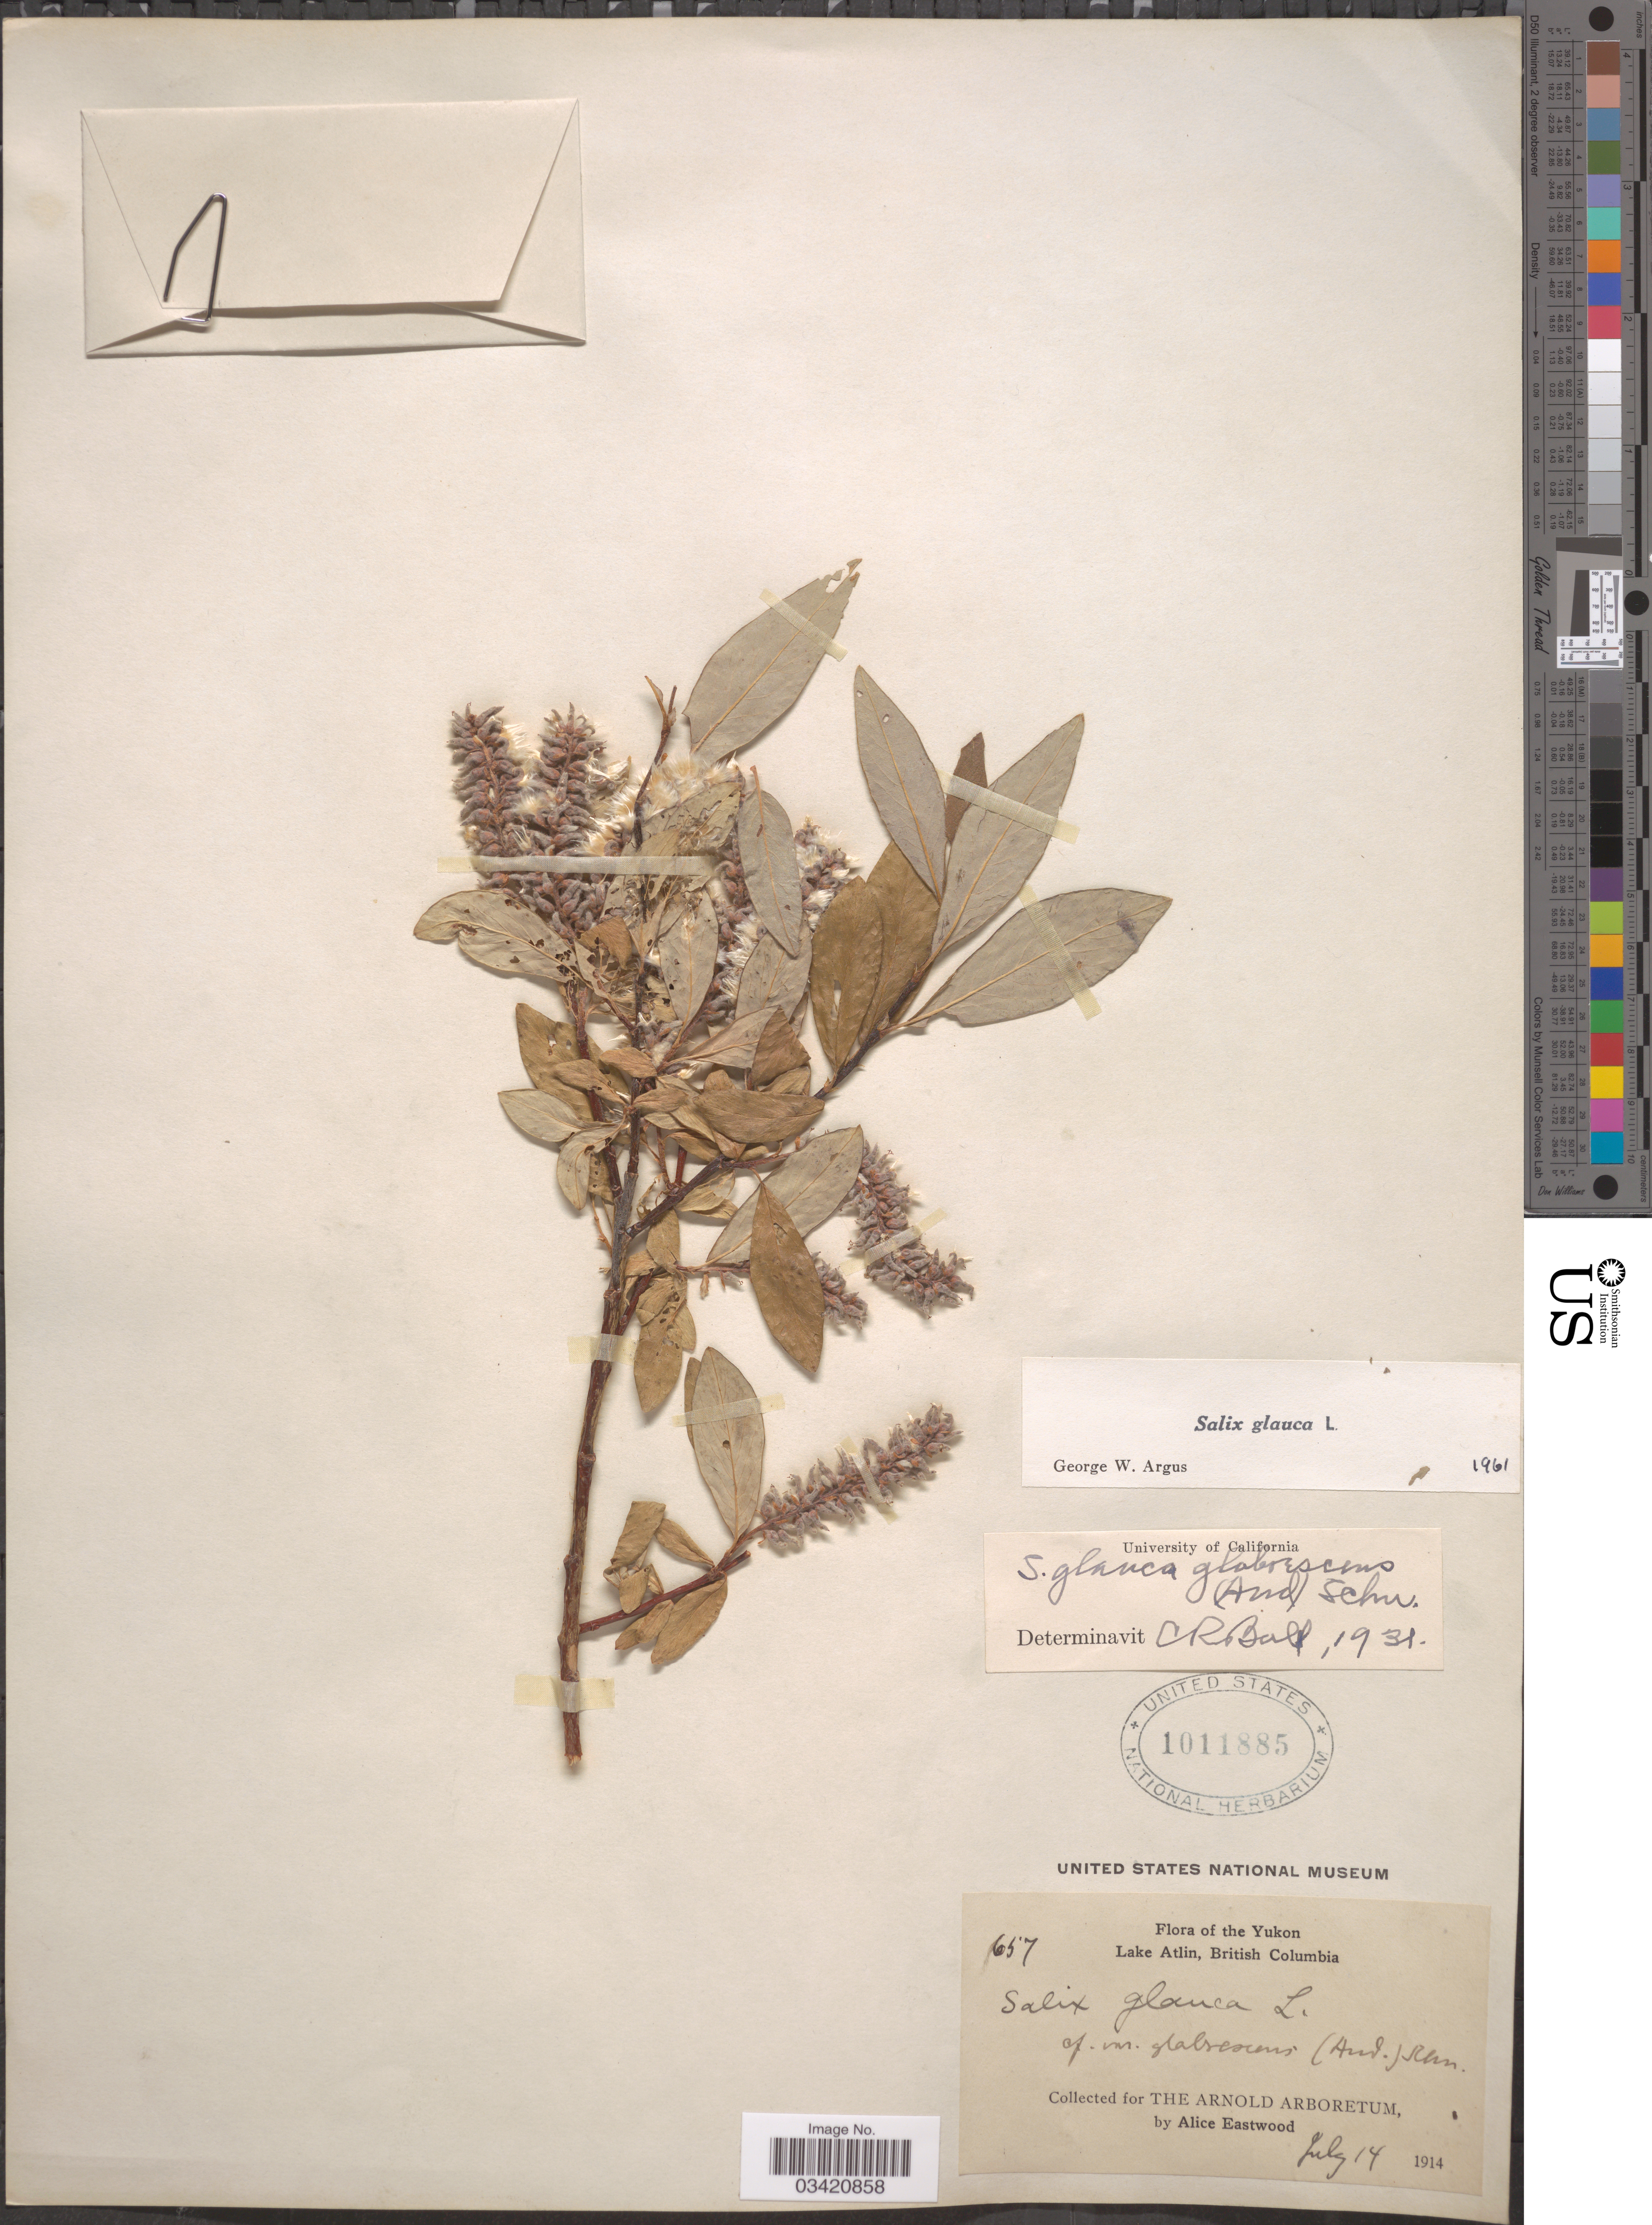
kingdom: Plantae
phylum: Tracheophyta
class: Magnoliopsida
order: Malpighiales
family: Salicaceae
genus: Salix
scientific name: Salix glauca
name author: L.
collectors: A. Eastwood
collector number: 657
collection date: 1914-07-14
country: Canada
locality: Yukon. Lake Atlin, British Columbia.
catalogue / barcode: US 1011885